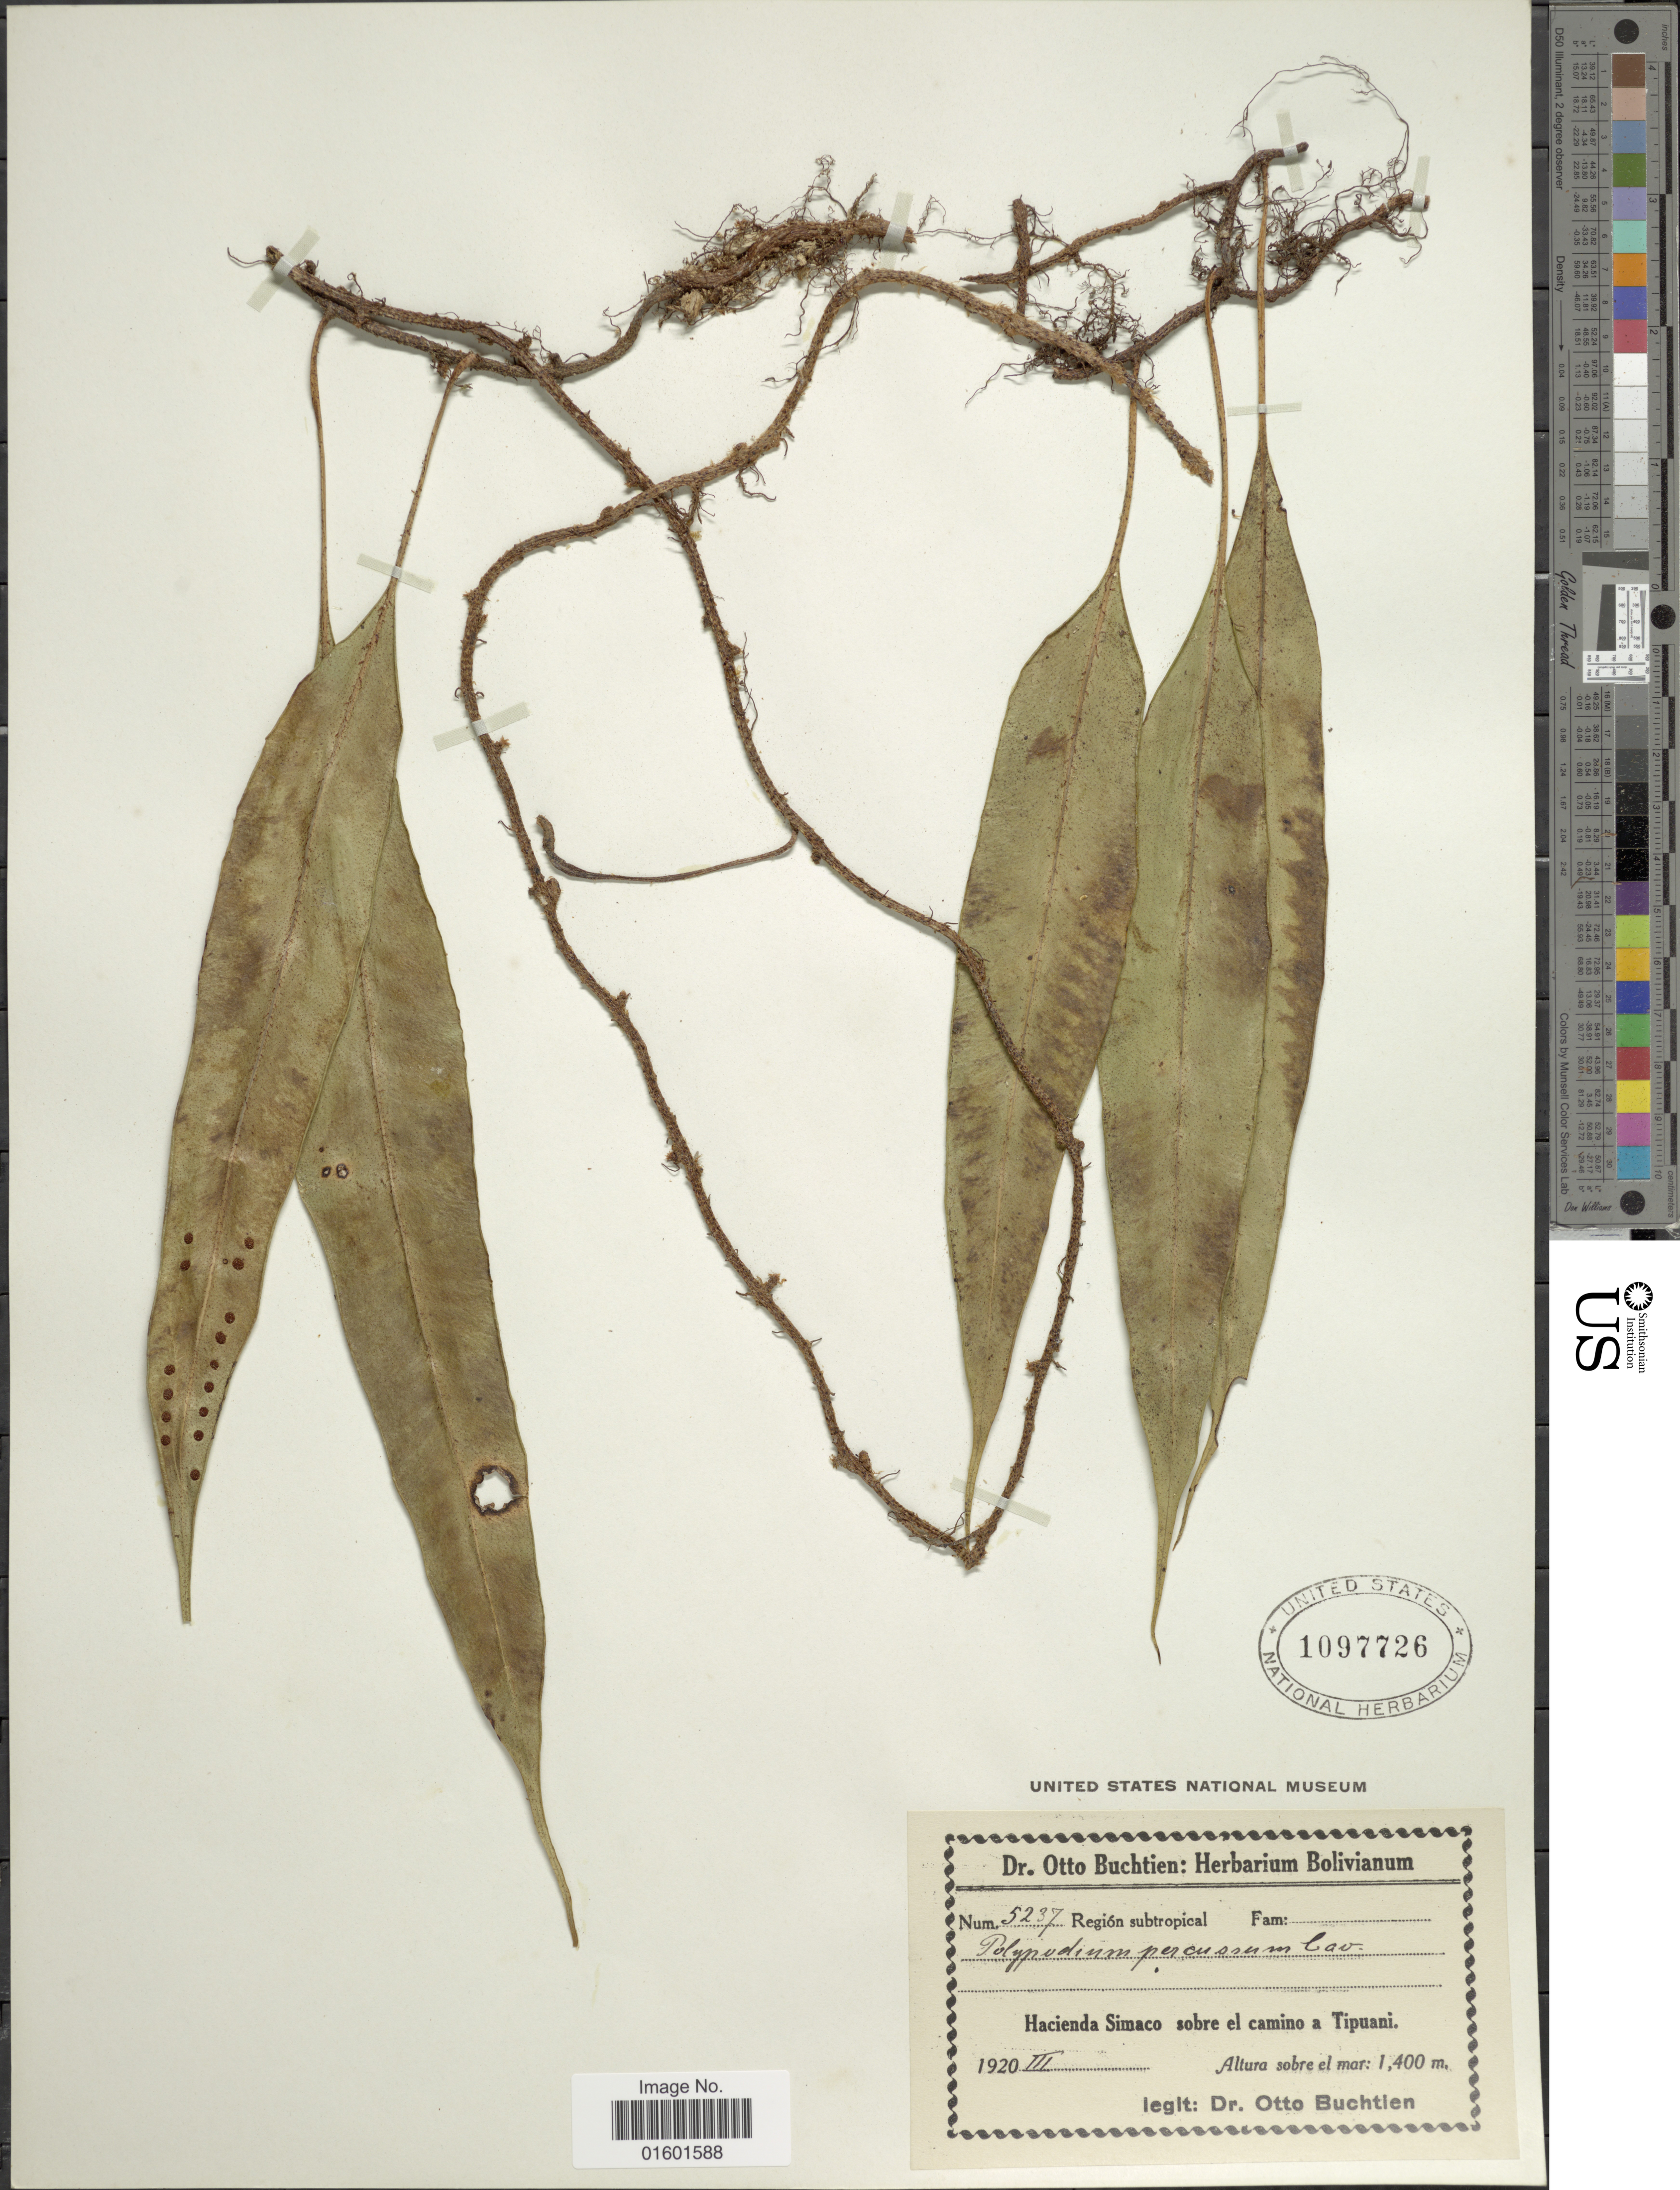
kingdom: Plantae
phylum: Tracheophyta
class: Polypodiopsida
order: Polypodiales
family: Polypodiaceae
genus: Microgramma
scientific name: Microgramma percussa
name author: (Cav.) de la Sota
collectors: O. Buchtien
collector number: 5237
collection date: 1920-03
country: Bolivia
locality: Region Subtropical, Hacienda Simaco sobre el camino a Tipuani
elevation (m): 1400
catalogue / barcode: US 1097726